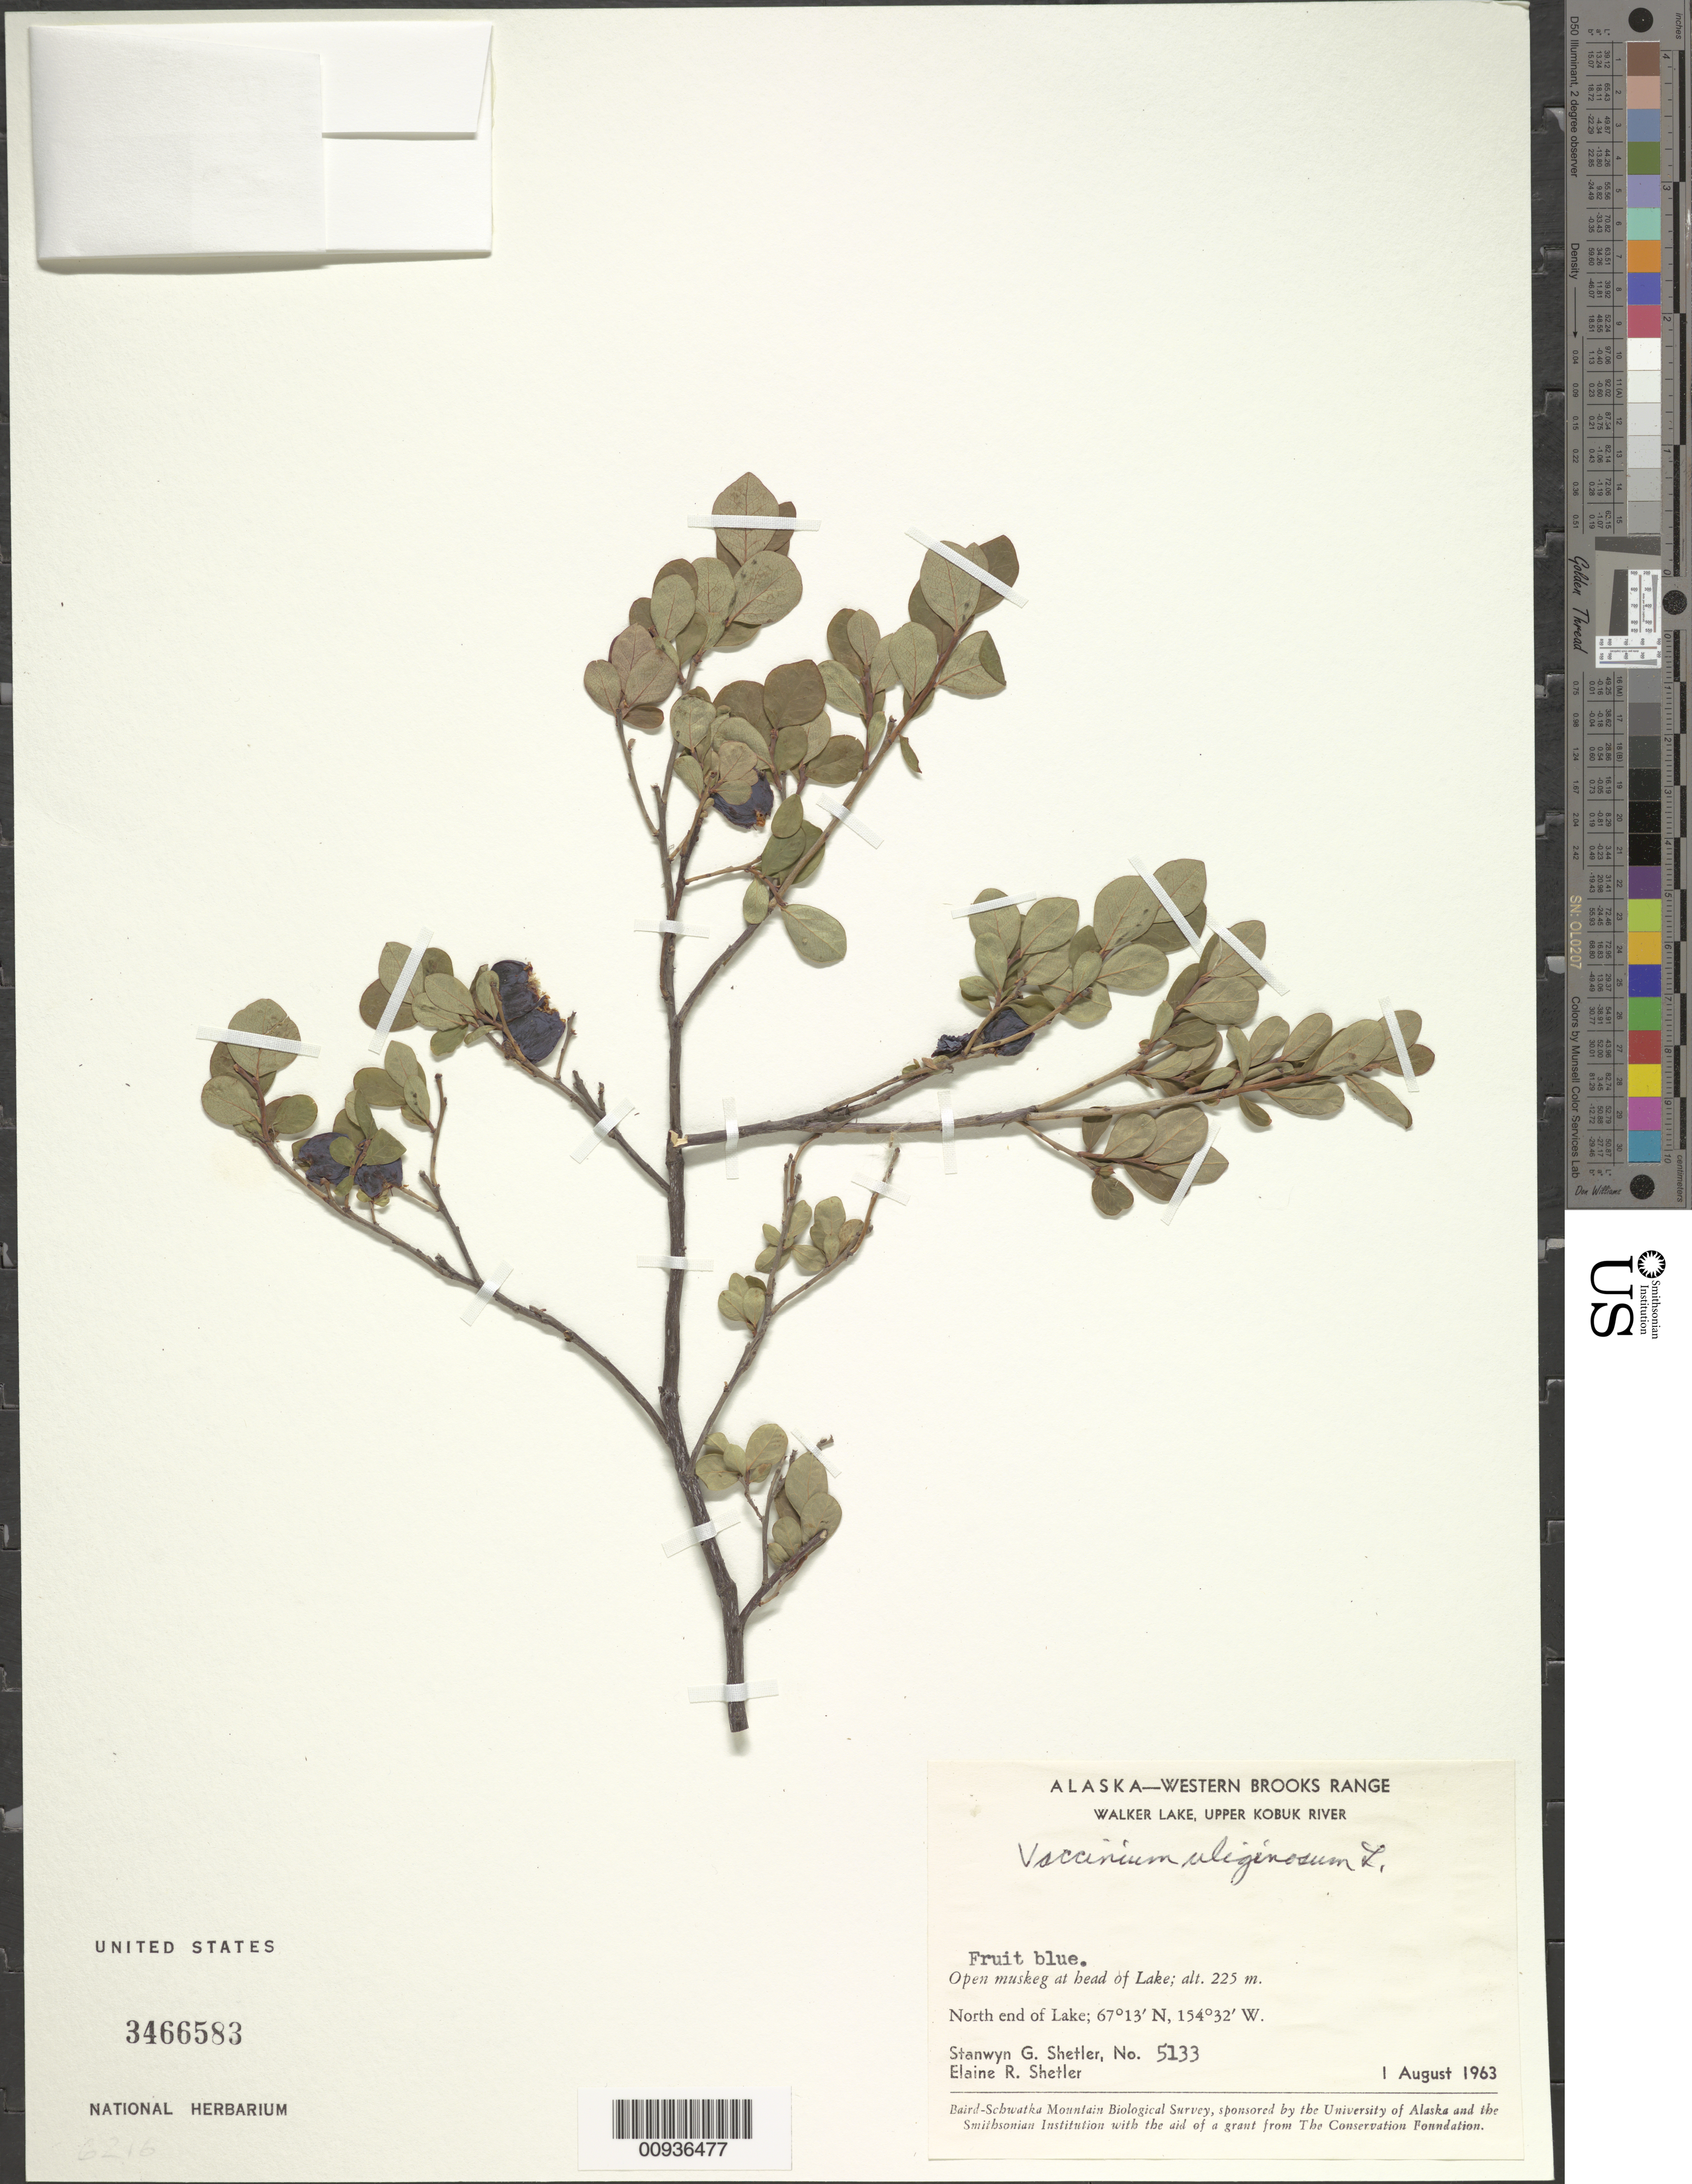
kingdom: Plantae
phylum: Tracheophyta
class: Magnoliopsida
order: Ericales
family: Ericaceae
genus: Vaccinium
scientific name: Vaccinium uliginosum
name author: L.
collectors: S. Shetler & E. R. Shetler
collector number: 5133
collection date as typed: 31 Jul 1963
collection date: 1963-07-31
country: United States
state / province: Alaska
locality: North end of Walker Lake. Western Brooks Range, Upper Kobuk River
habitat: Open muskeg at head of Lake.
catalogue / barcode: US 3466583